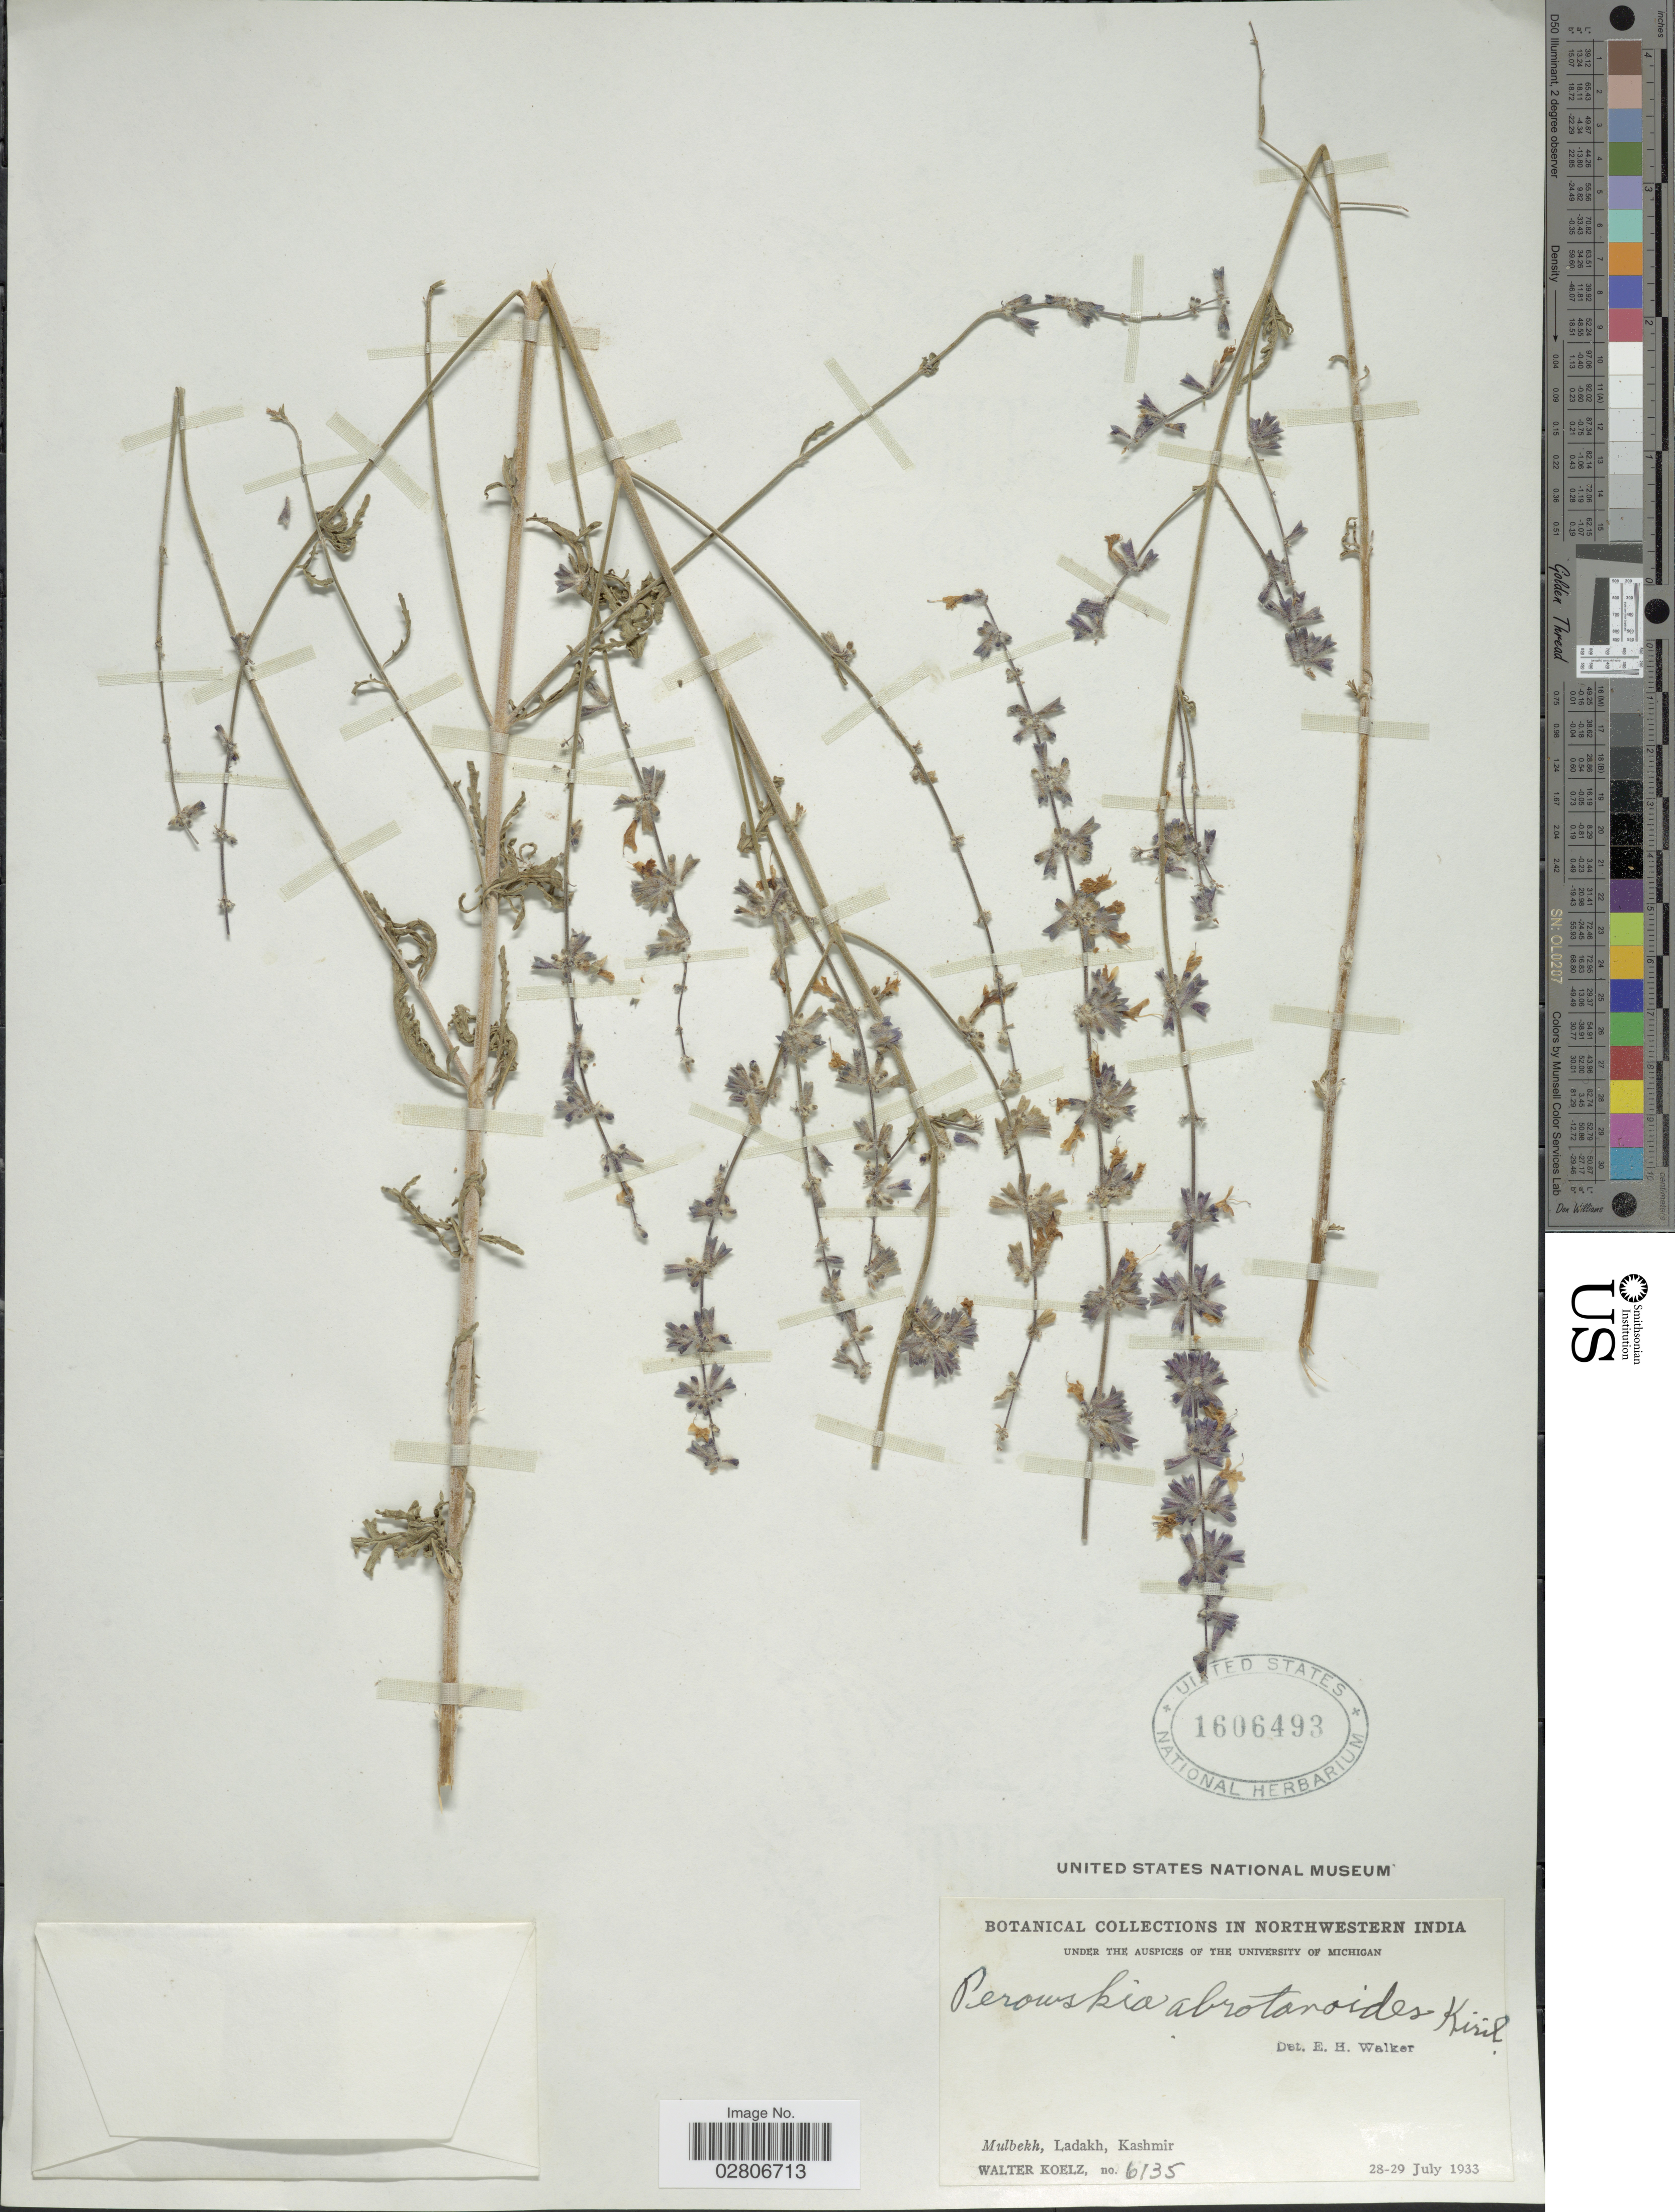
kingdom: Plantae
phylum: Tracheophyta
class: Magnoliopsida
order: Lamiales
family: Lamiaceae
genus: Perovskia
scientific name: Perovskia abrotanoides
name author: Kar.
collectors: W. N. Koelz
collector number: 6135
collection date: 1933-07-28/1933-07-29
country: India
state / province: Jammu and Kashmir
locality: Northwestern India. Mulbekh, Ladakh, Kashmir.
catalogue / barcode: US 1606493